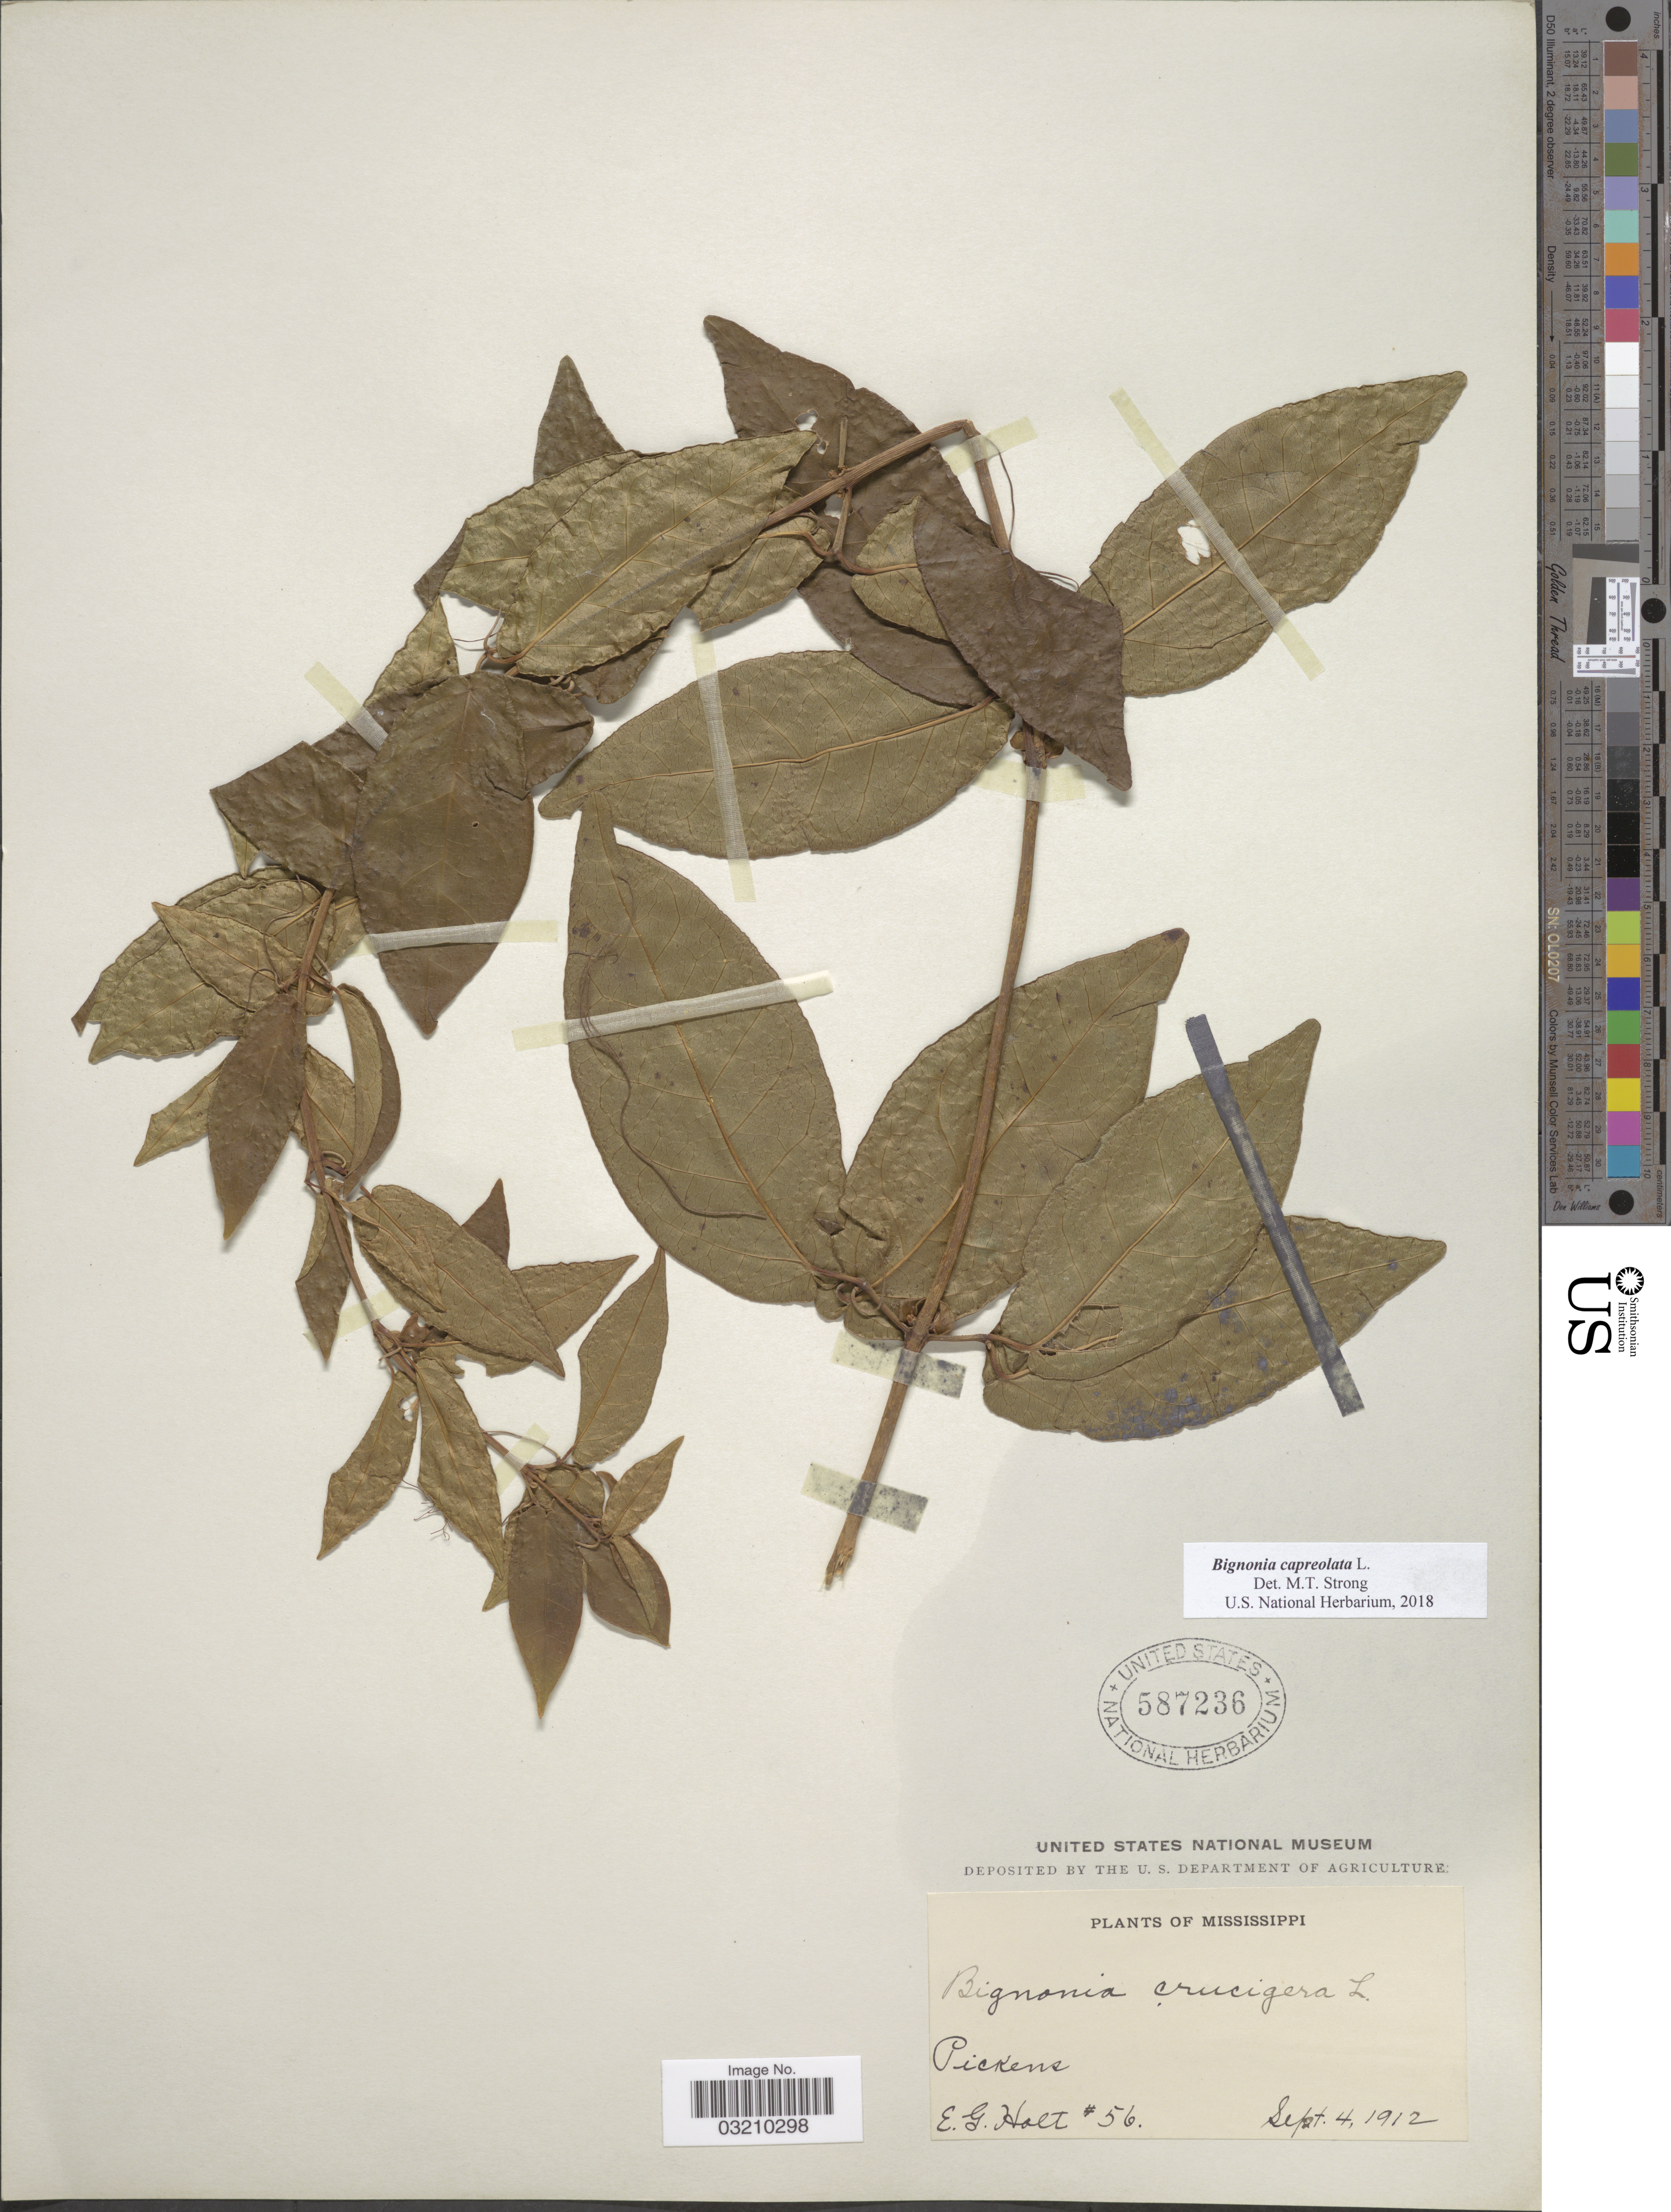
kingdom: Plantae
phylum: Tracheophyta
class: Magnoliopsida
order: Lamiales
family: Bignoniaceae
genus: Bignonia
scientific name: Bignonia capreolata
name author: L.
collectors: E. G. Holt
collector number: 56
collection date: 1912-09-04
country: United States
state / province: Mississippi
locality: Pickens.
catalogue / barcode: US 587236